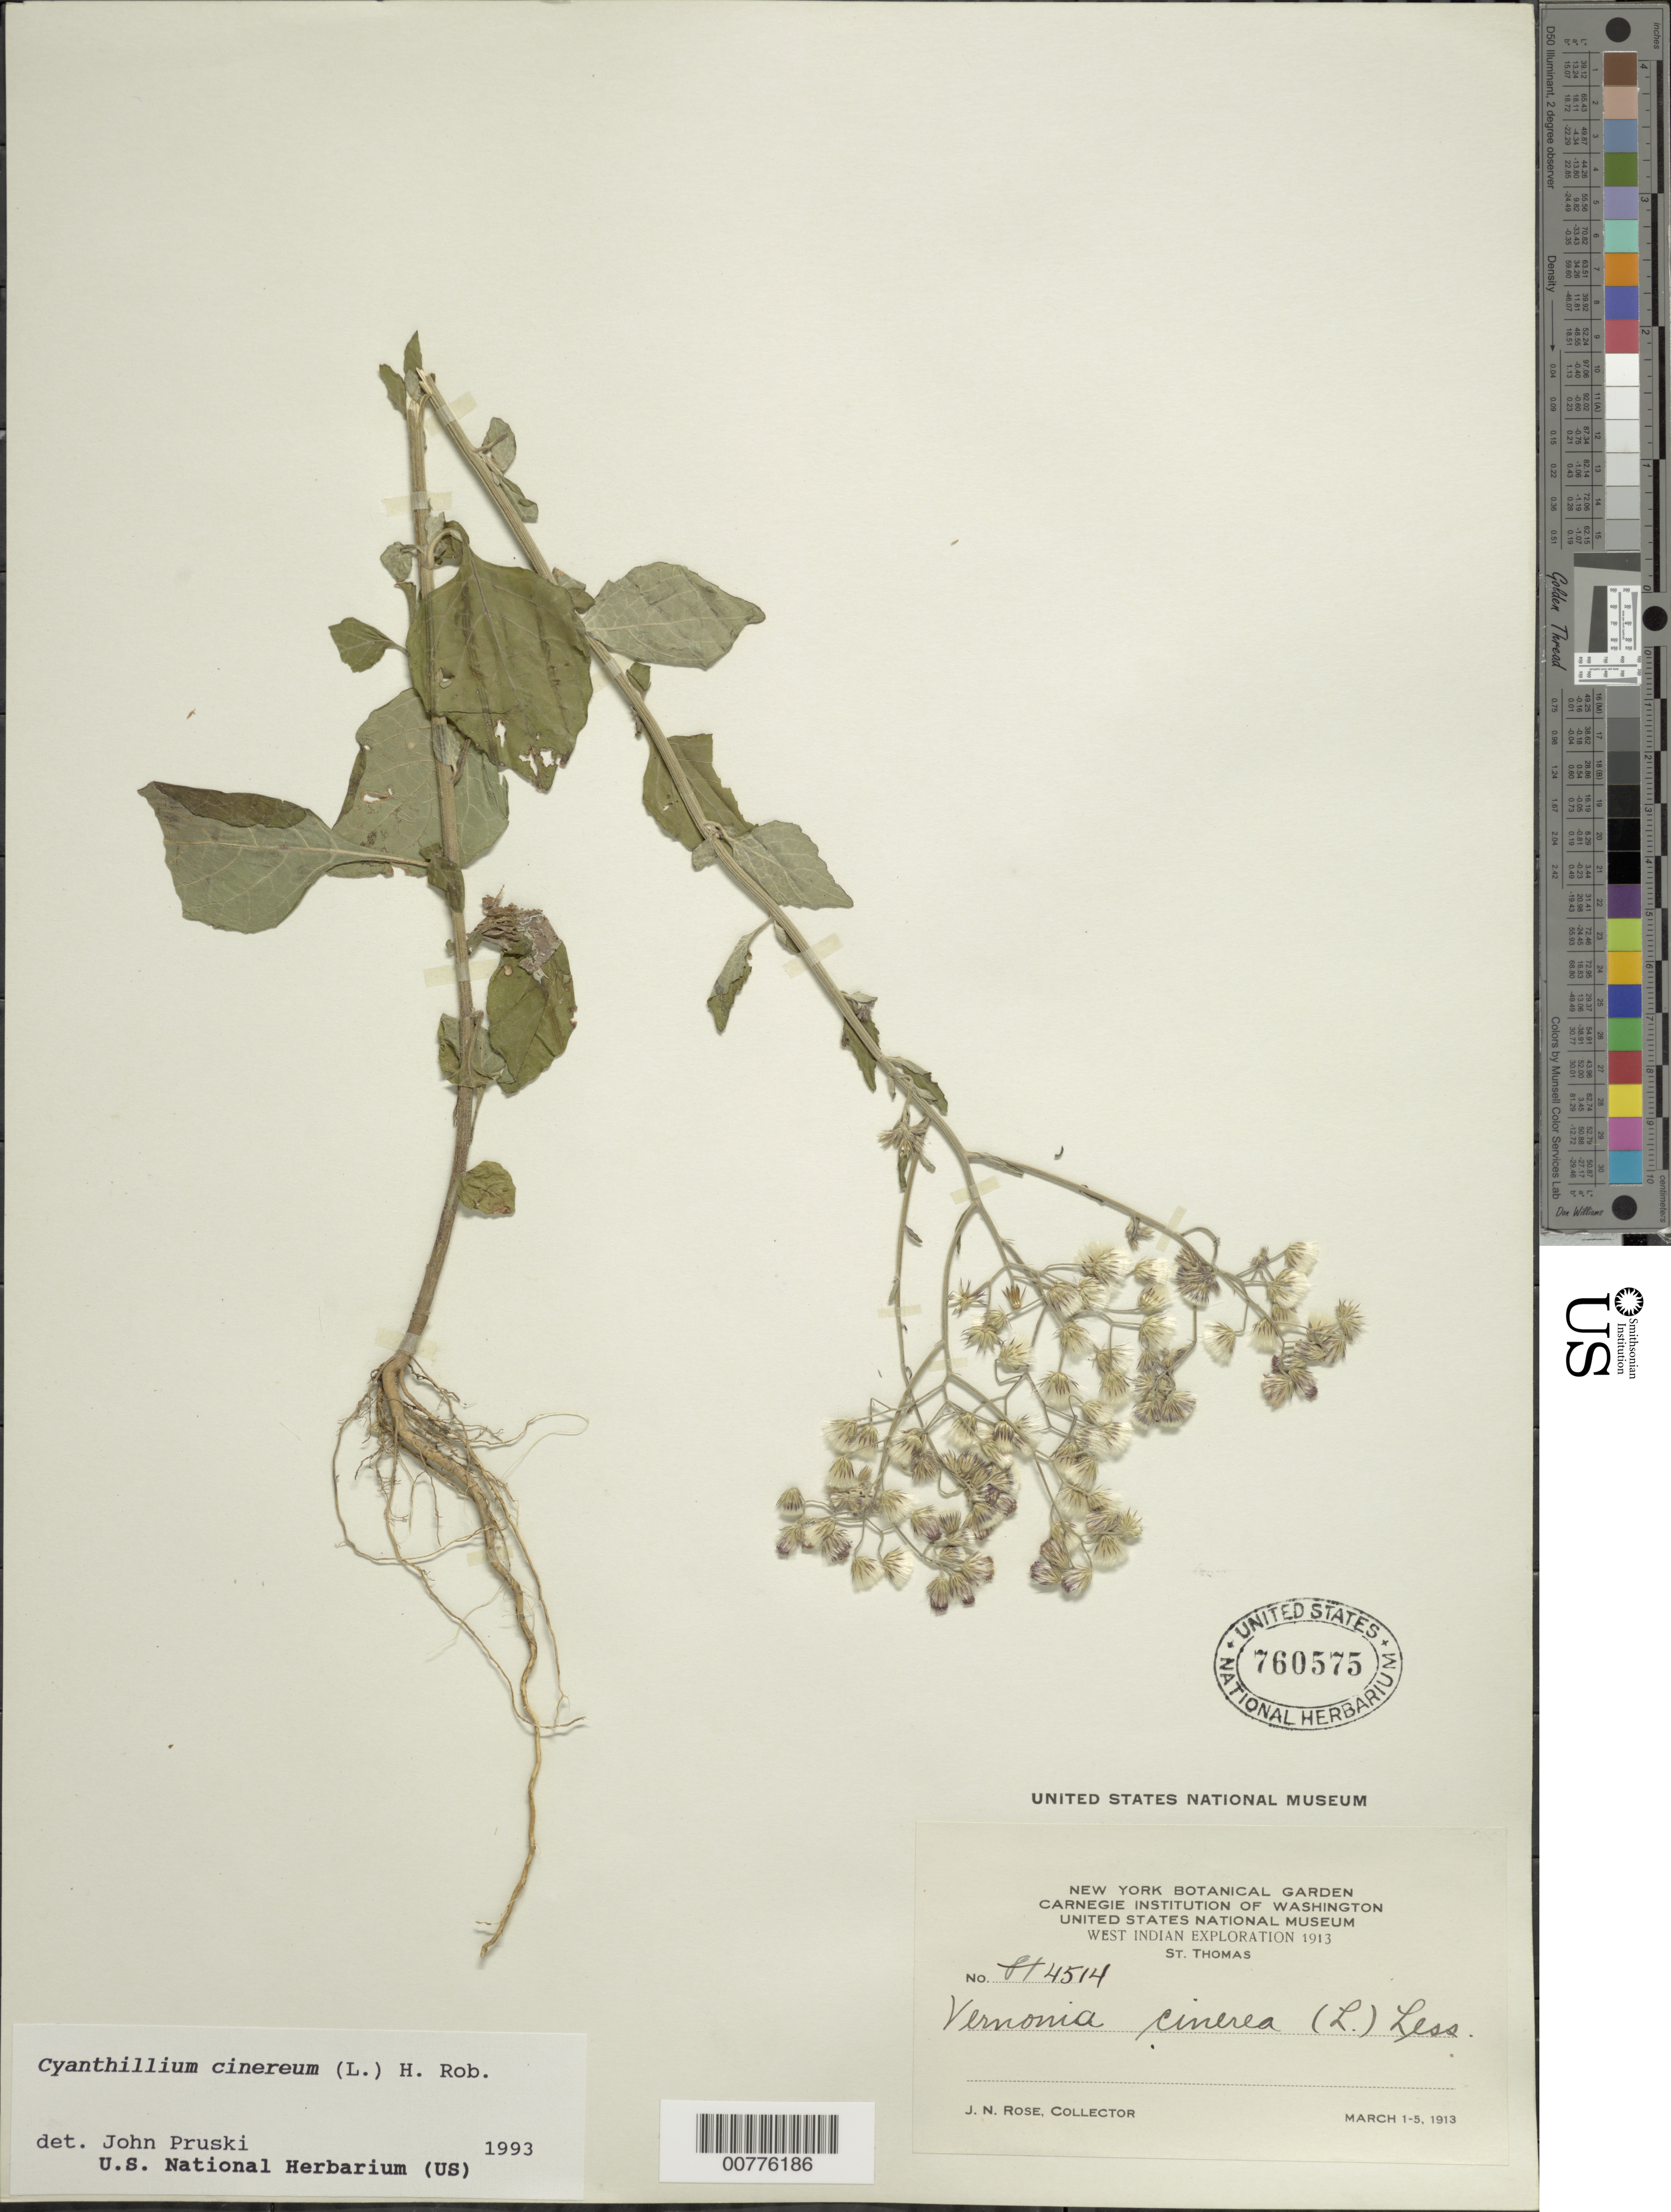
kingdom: Plantae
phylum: Tracheophyta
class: Magnoliopsida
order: Asterales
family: Asteraceae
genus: Cyanthillium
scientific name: Cyanthillium cinereum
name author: (L.) H. Rob.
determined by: Pruski, J. F.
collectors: J. N. Rose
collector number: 4514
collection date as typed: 01 Mar 1913 to 05 Mar 1913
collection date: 1913-03-01/1913-03-05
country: U.S. Virgin Islands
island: St. Thomas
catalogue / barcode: US 760575